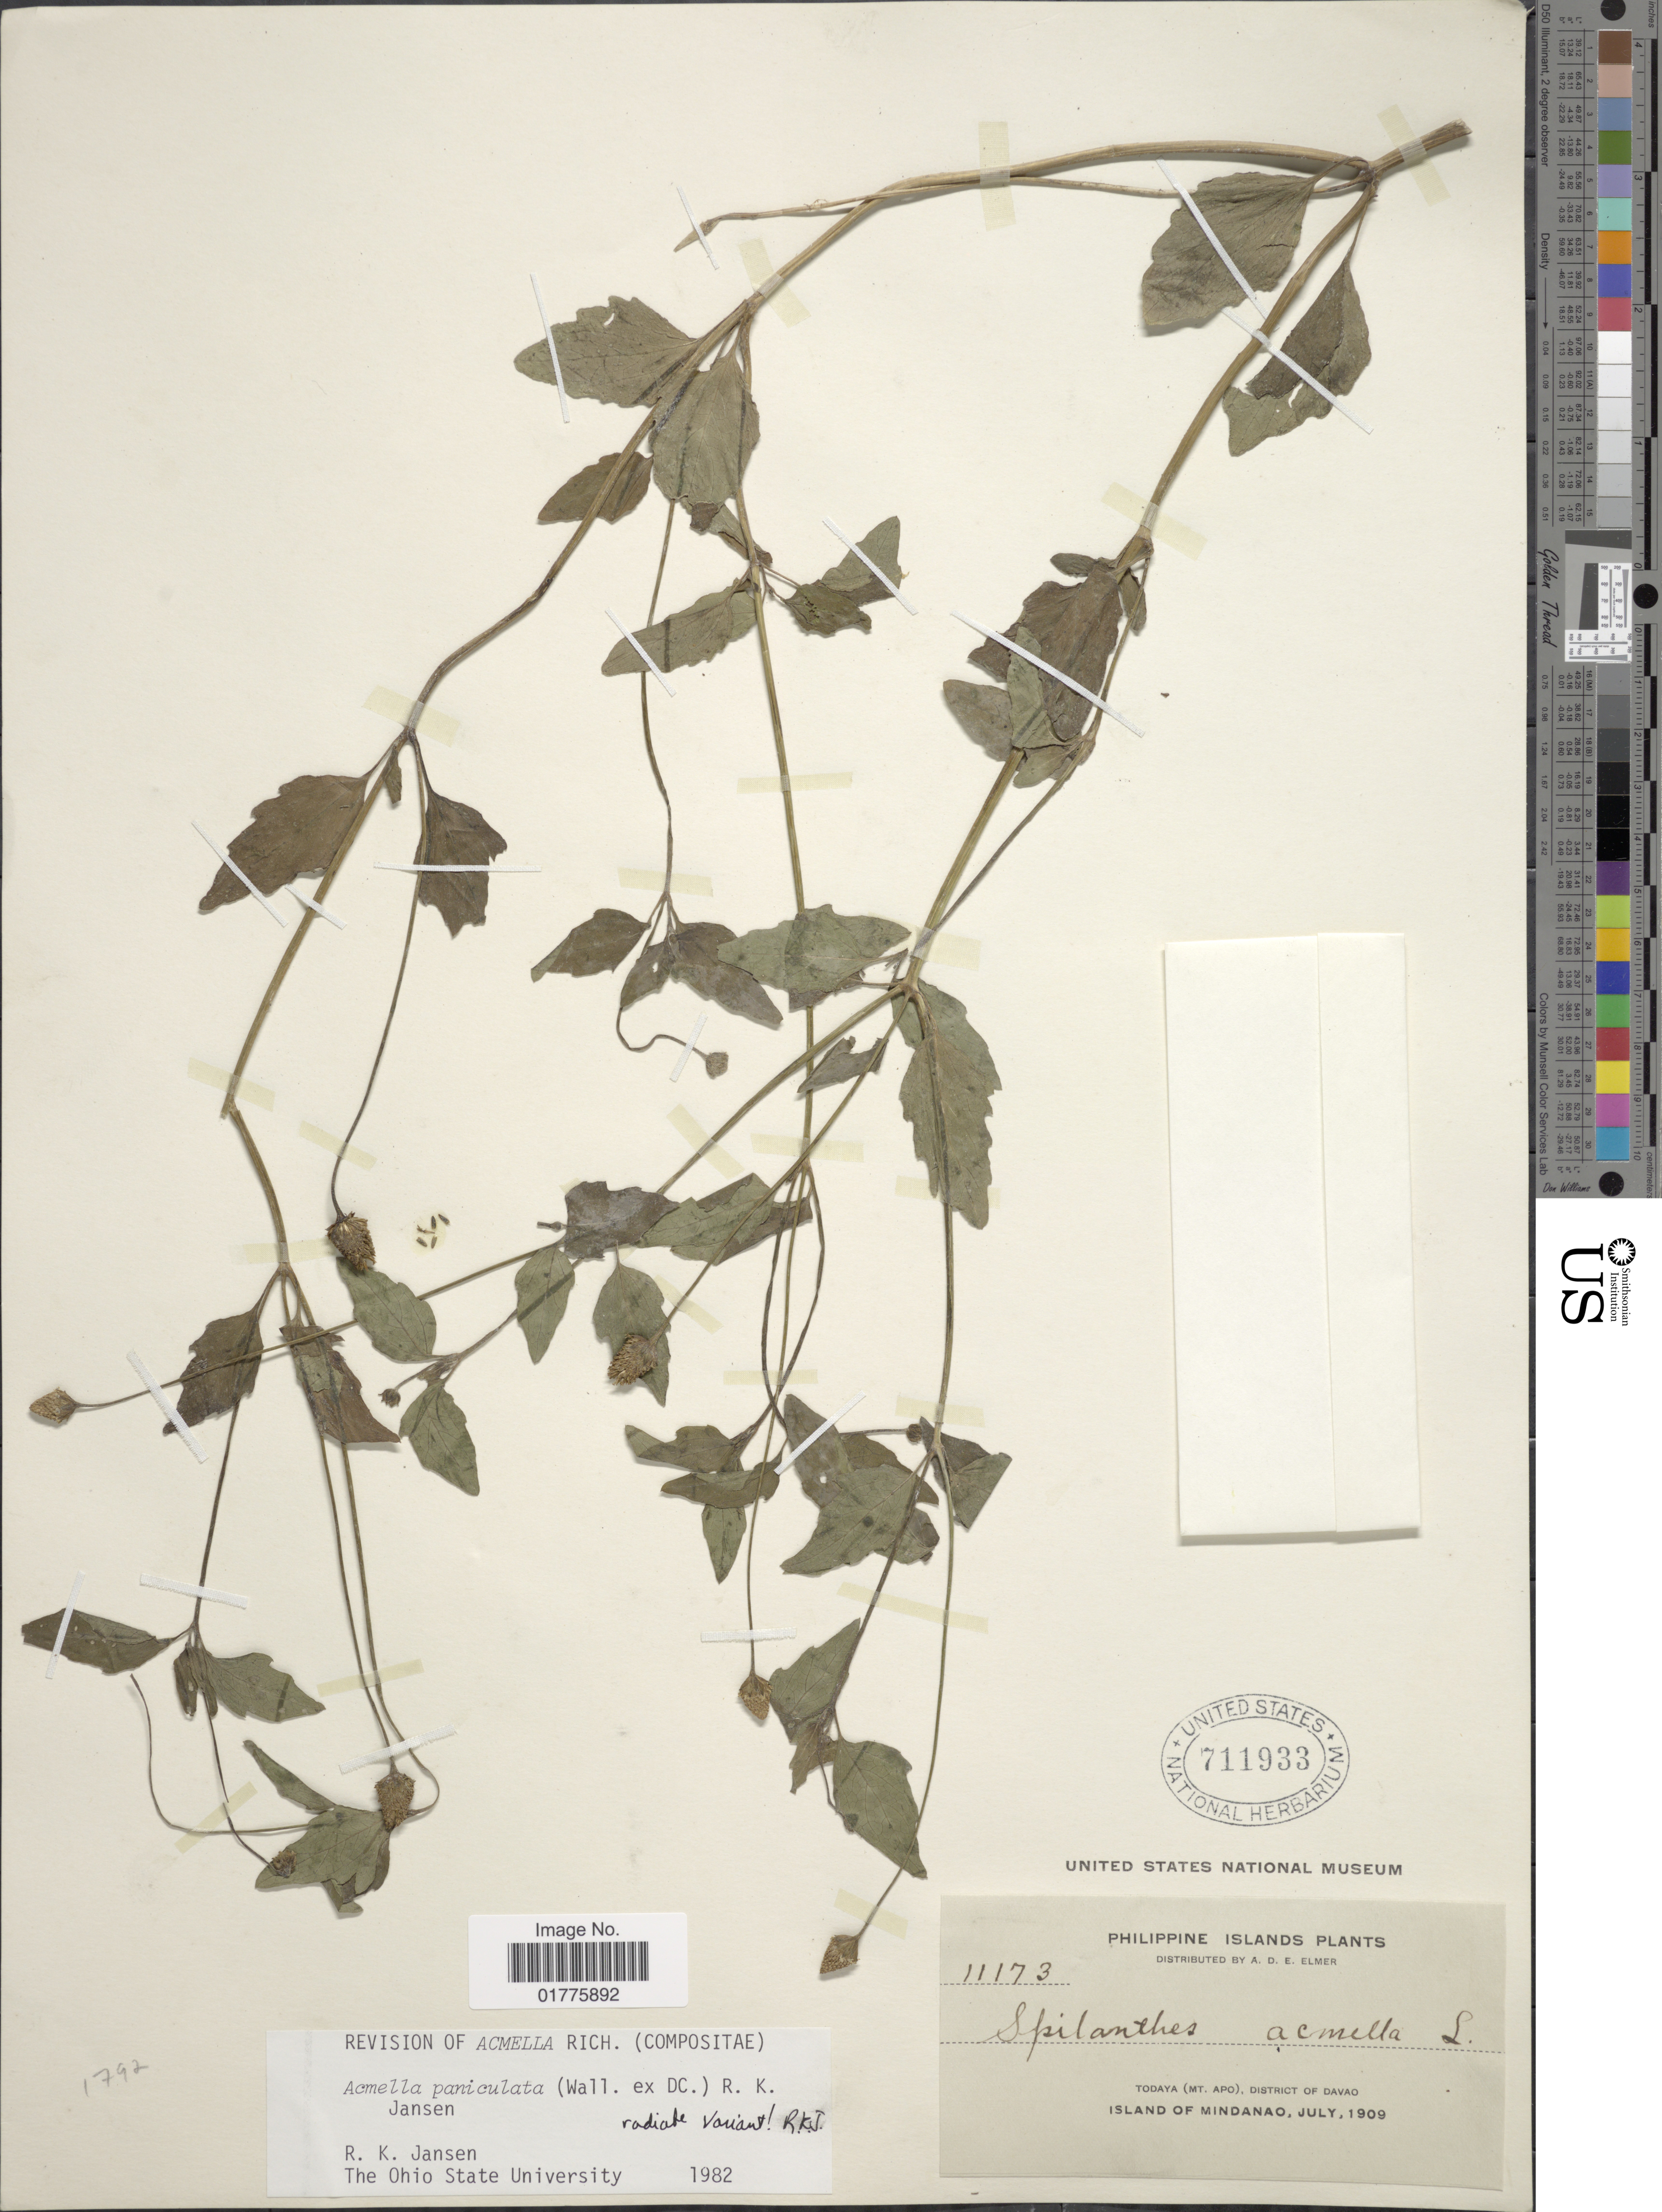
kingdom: Plantae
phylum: Tracheophyta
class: Magnoliopsida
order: Asterales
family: Asteraceae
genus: Acmella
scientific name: Acmella paniculata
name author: (Wall. ex DC.) R.K. Jansen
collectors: A. D. E. Elmer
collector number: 11173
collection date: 1909-07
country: Philippines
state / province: Davao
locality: Philippine Islands, Todaya (Mt. Apo), Island of Mindanao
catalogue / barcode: US 711933